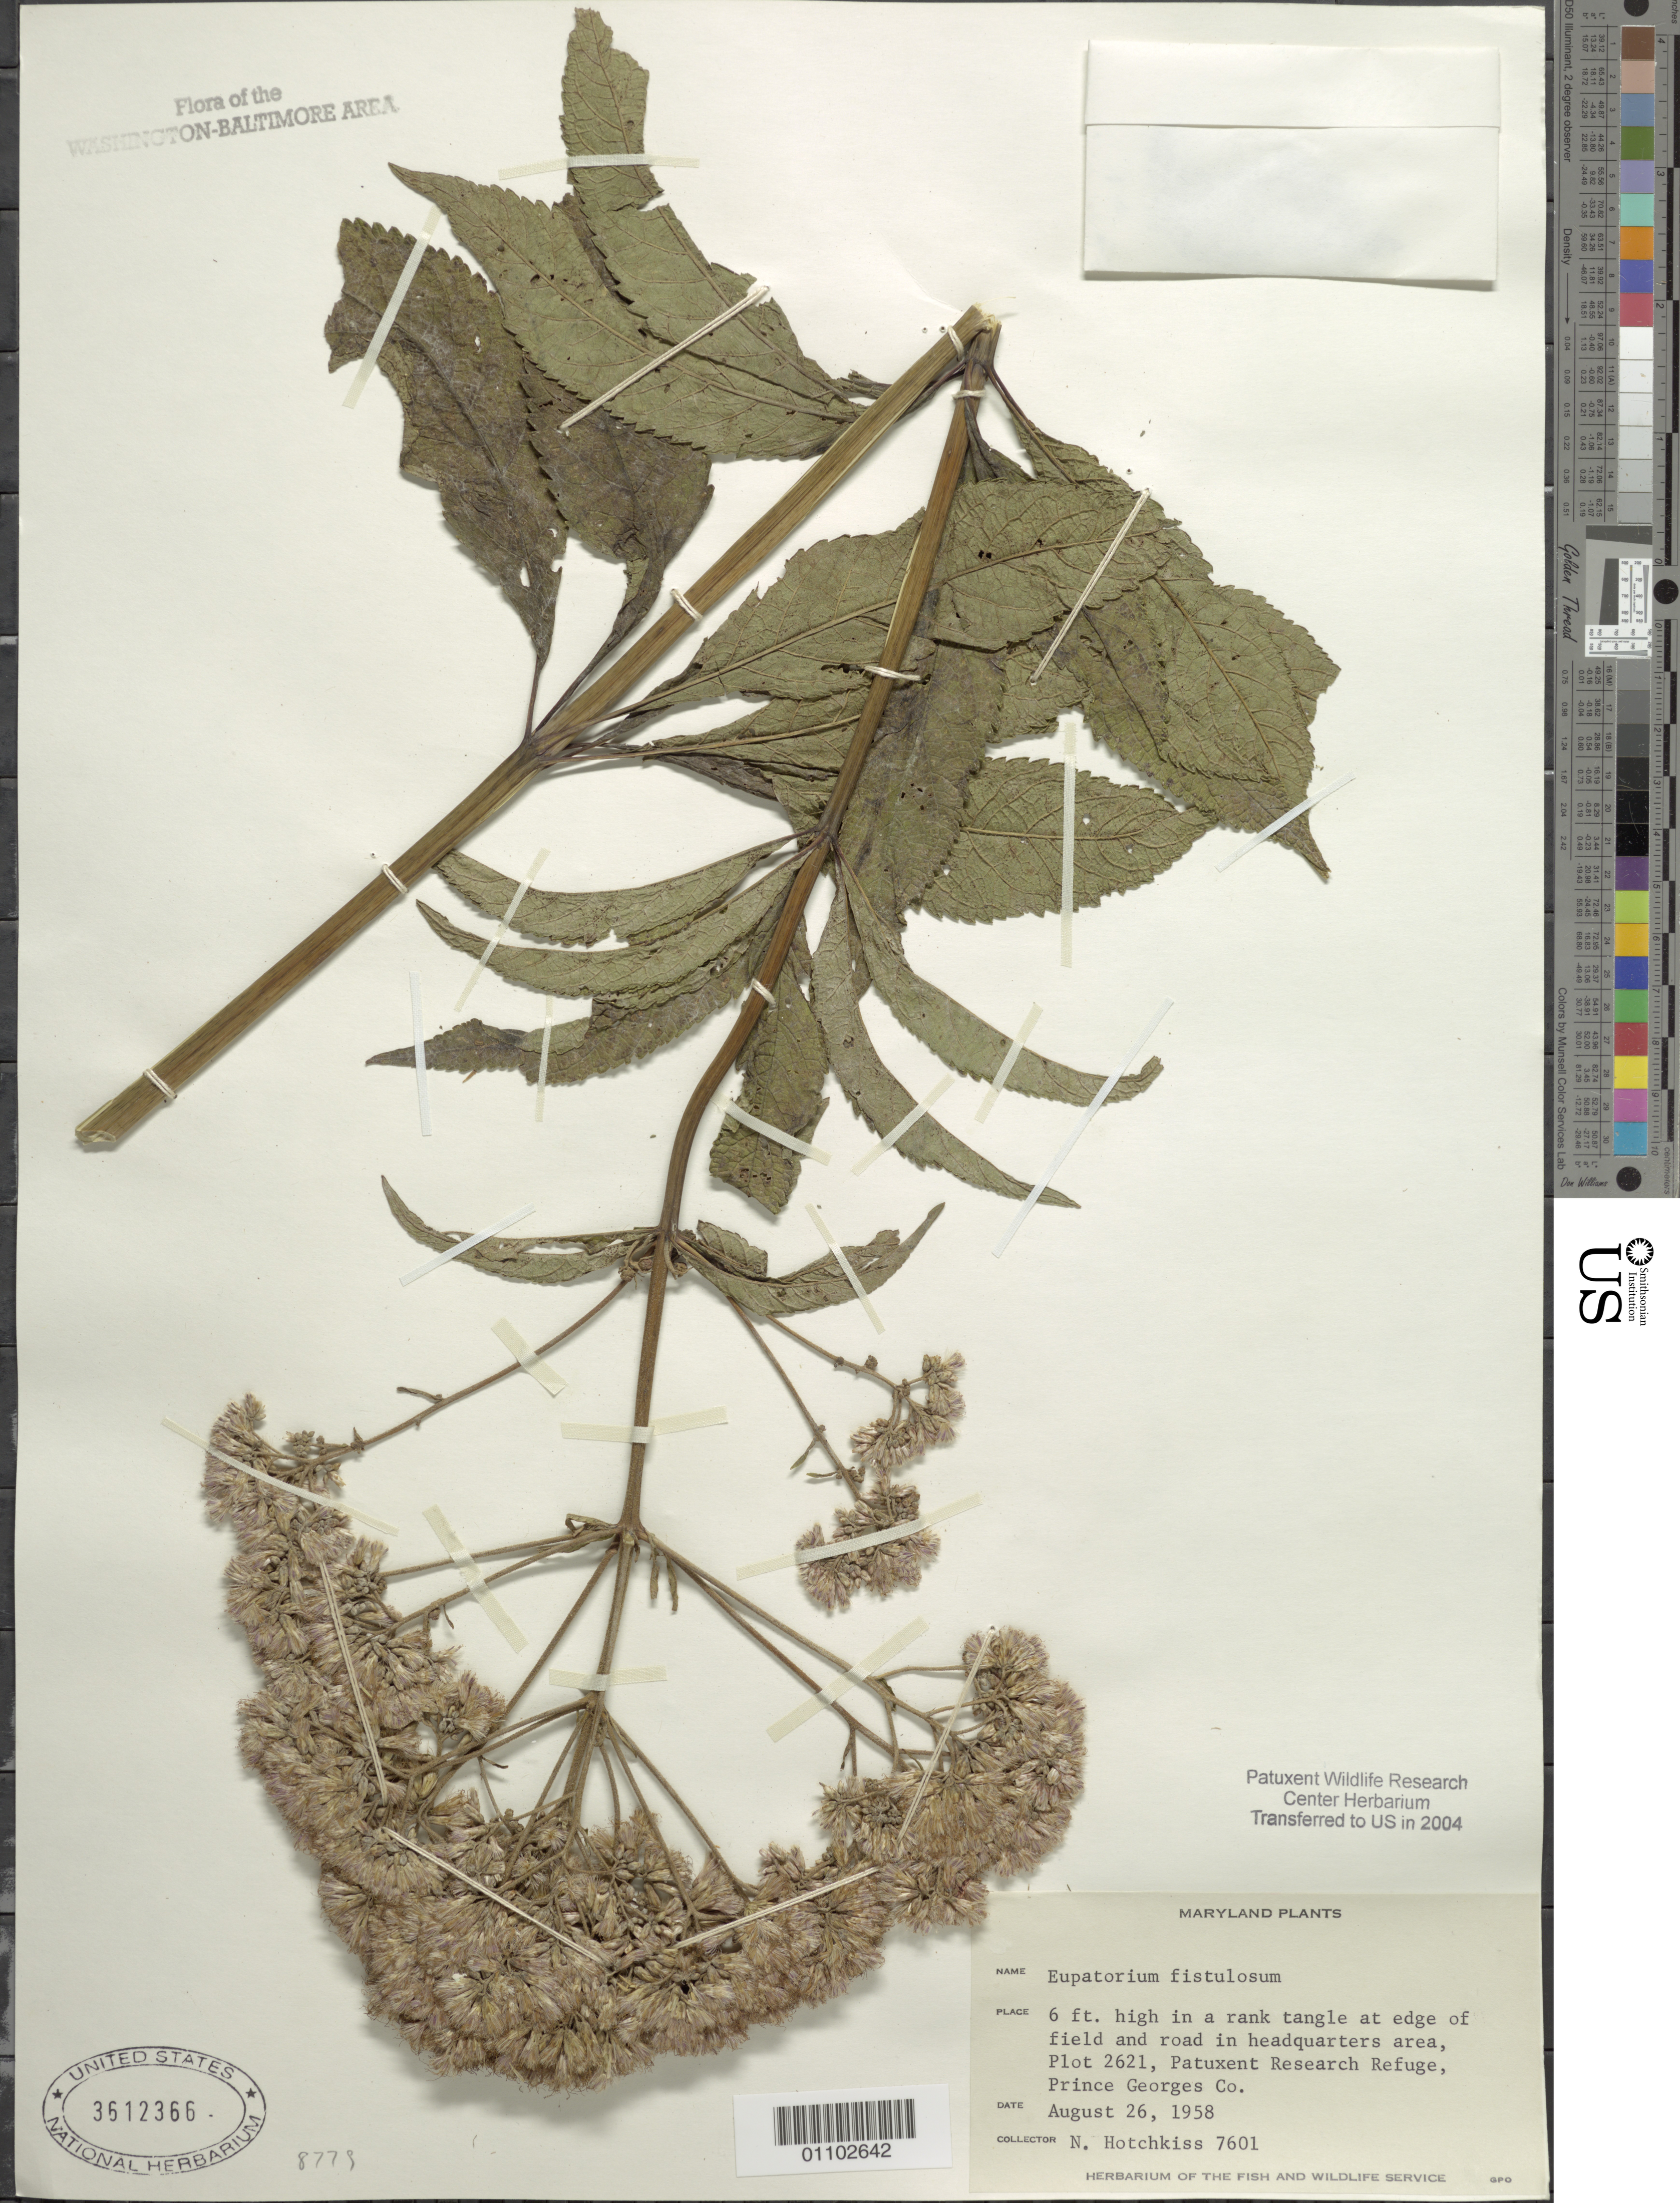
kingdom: Plantae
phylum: Tracheophyta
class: Magnoliopsida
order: Asterales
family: Asteraceae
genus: Eupatorium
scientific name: Eupatorium fistulosum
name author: Barratt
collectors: N. Hotchkiss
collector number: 7601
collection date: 1958-08-26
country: United States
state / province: Maryland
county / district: Prince George's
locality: Headquarters area, plot 2621, Patuxent Research Refuge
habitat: In a rank tangle at edge of field and road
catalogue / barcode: US 3612366